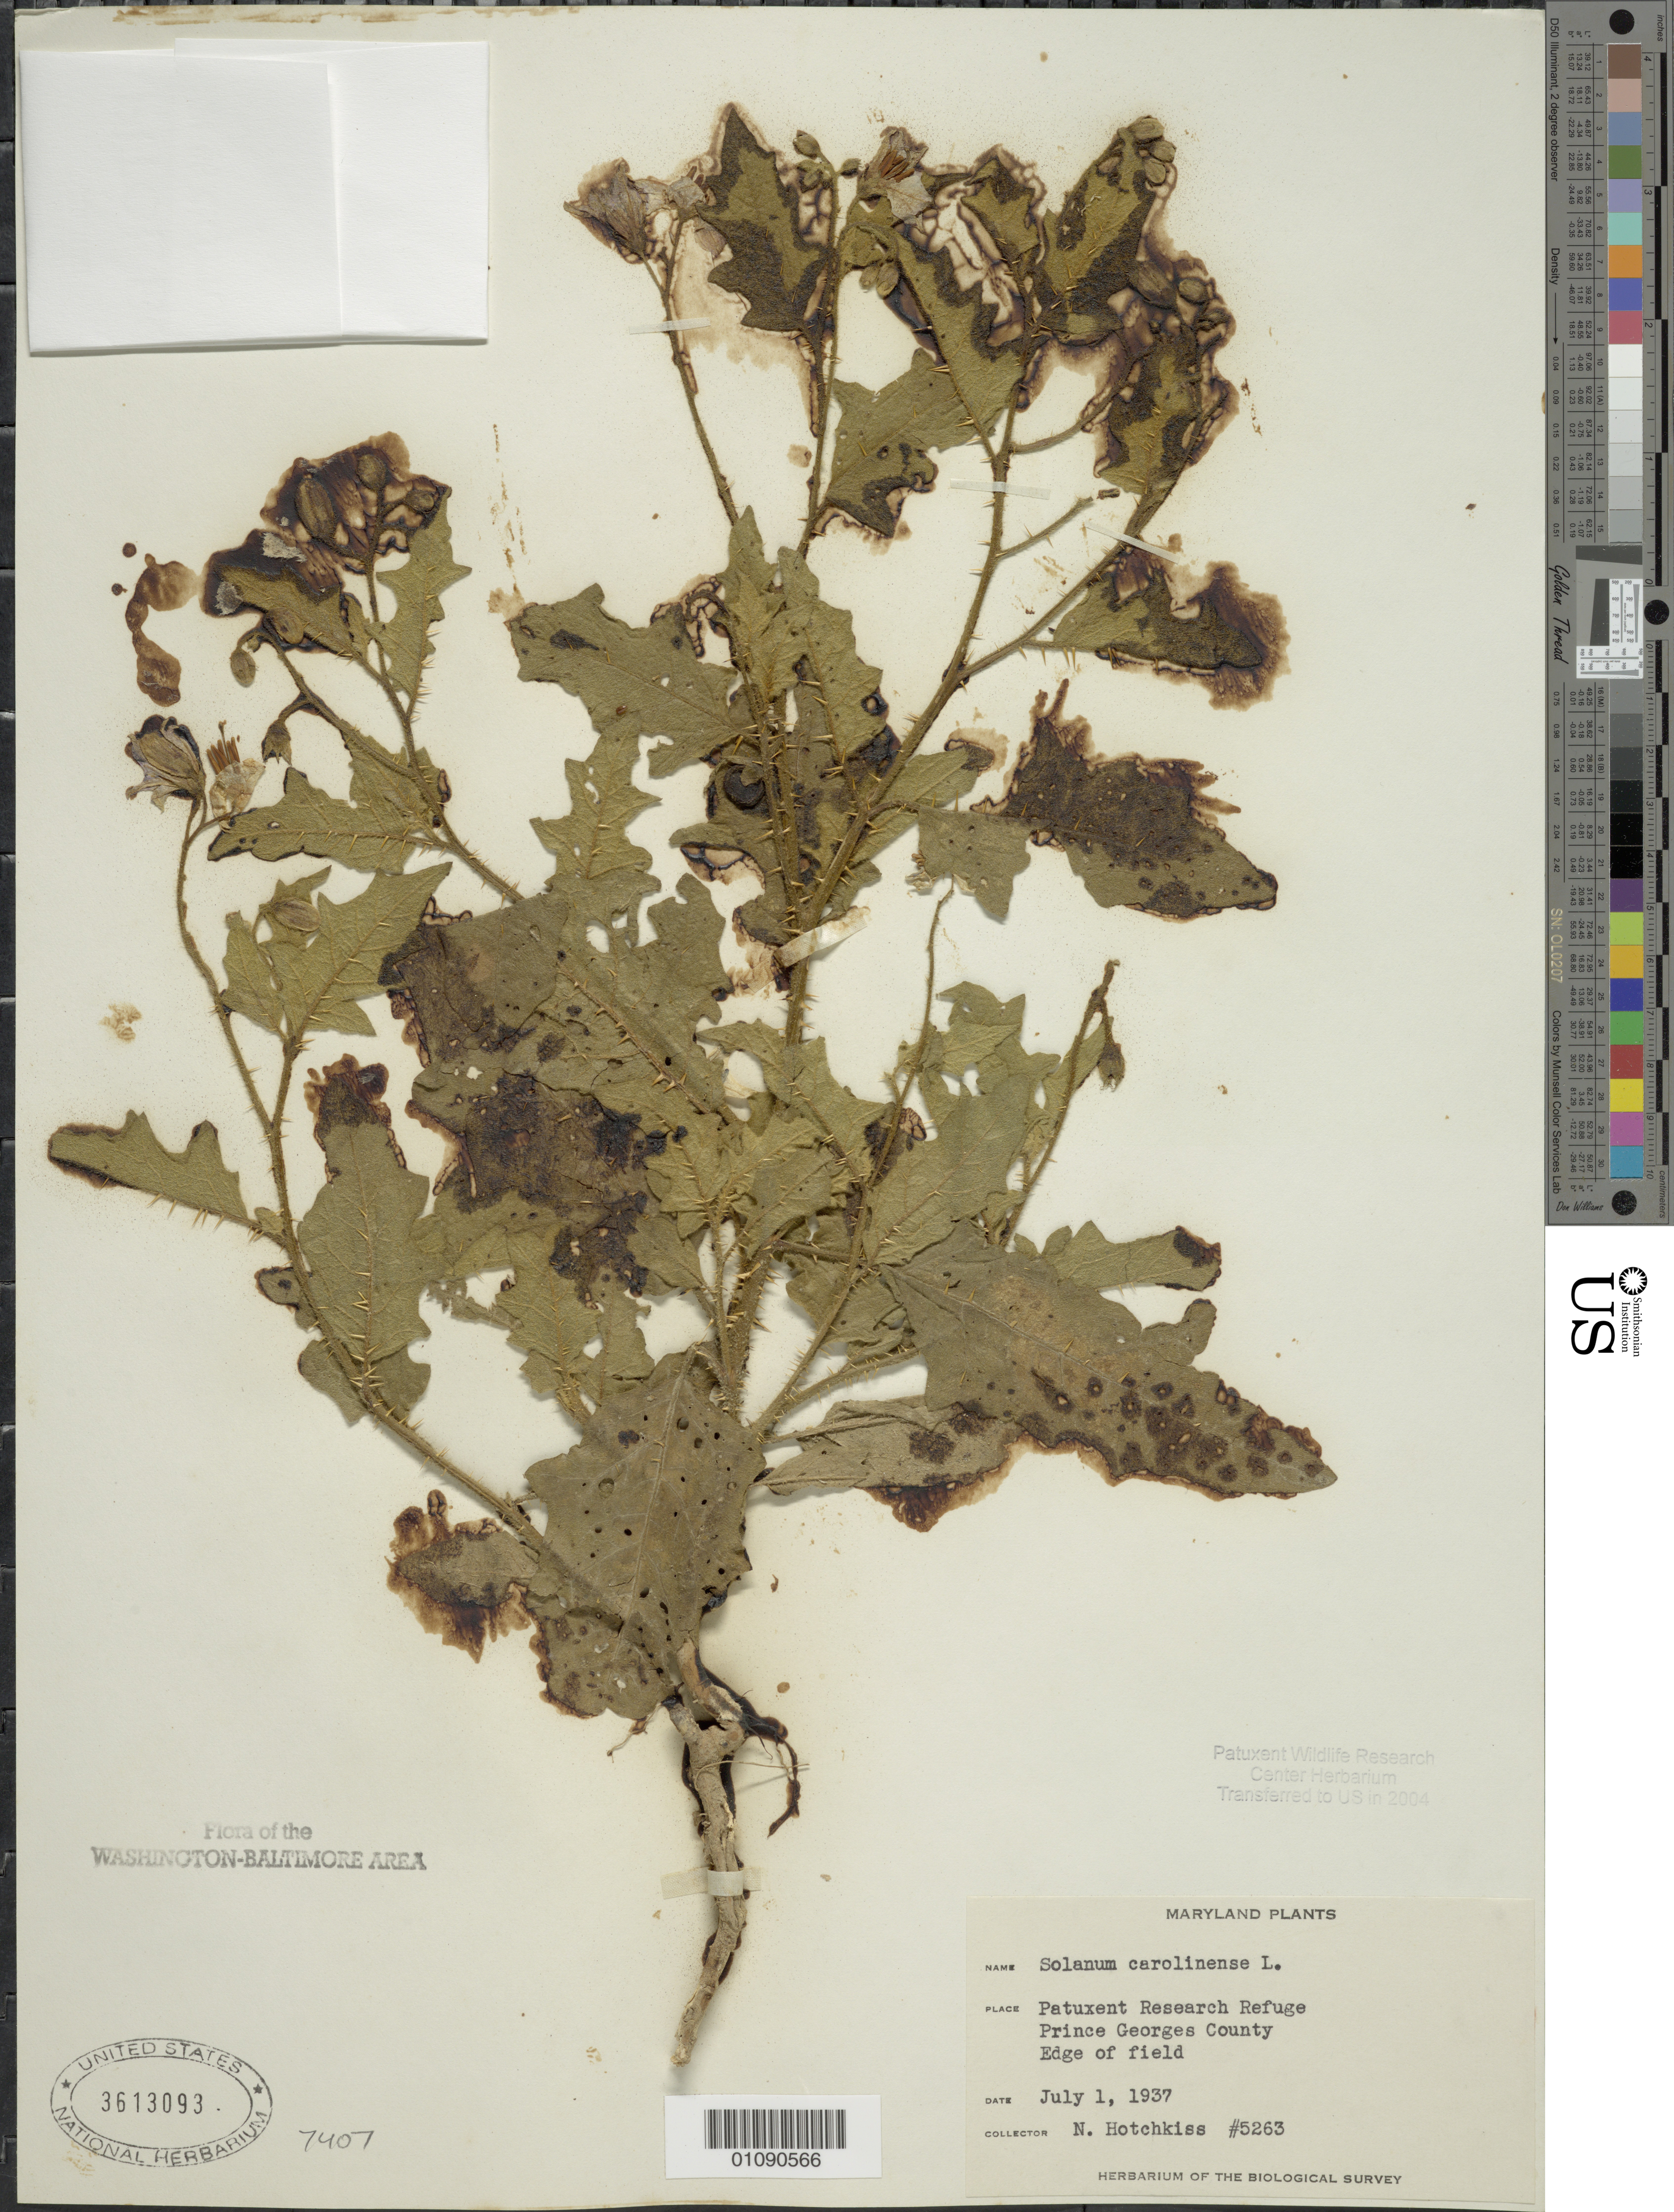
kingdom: Plantae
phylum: Tracheophyta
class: Magnoliopsida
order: Solanales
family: Solanaceae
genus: Solanum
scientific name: Solanum carolinense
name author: L.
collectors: N. Hotchkiss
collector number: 5263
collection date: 1937-07-01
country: United States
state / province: Maryland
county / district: Prince George's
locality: Patuxent Wildlife Refuge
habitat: Edge of field.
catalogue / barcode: US 3613093